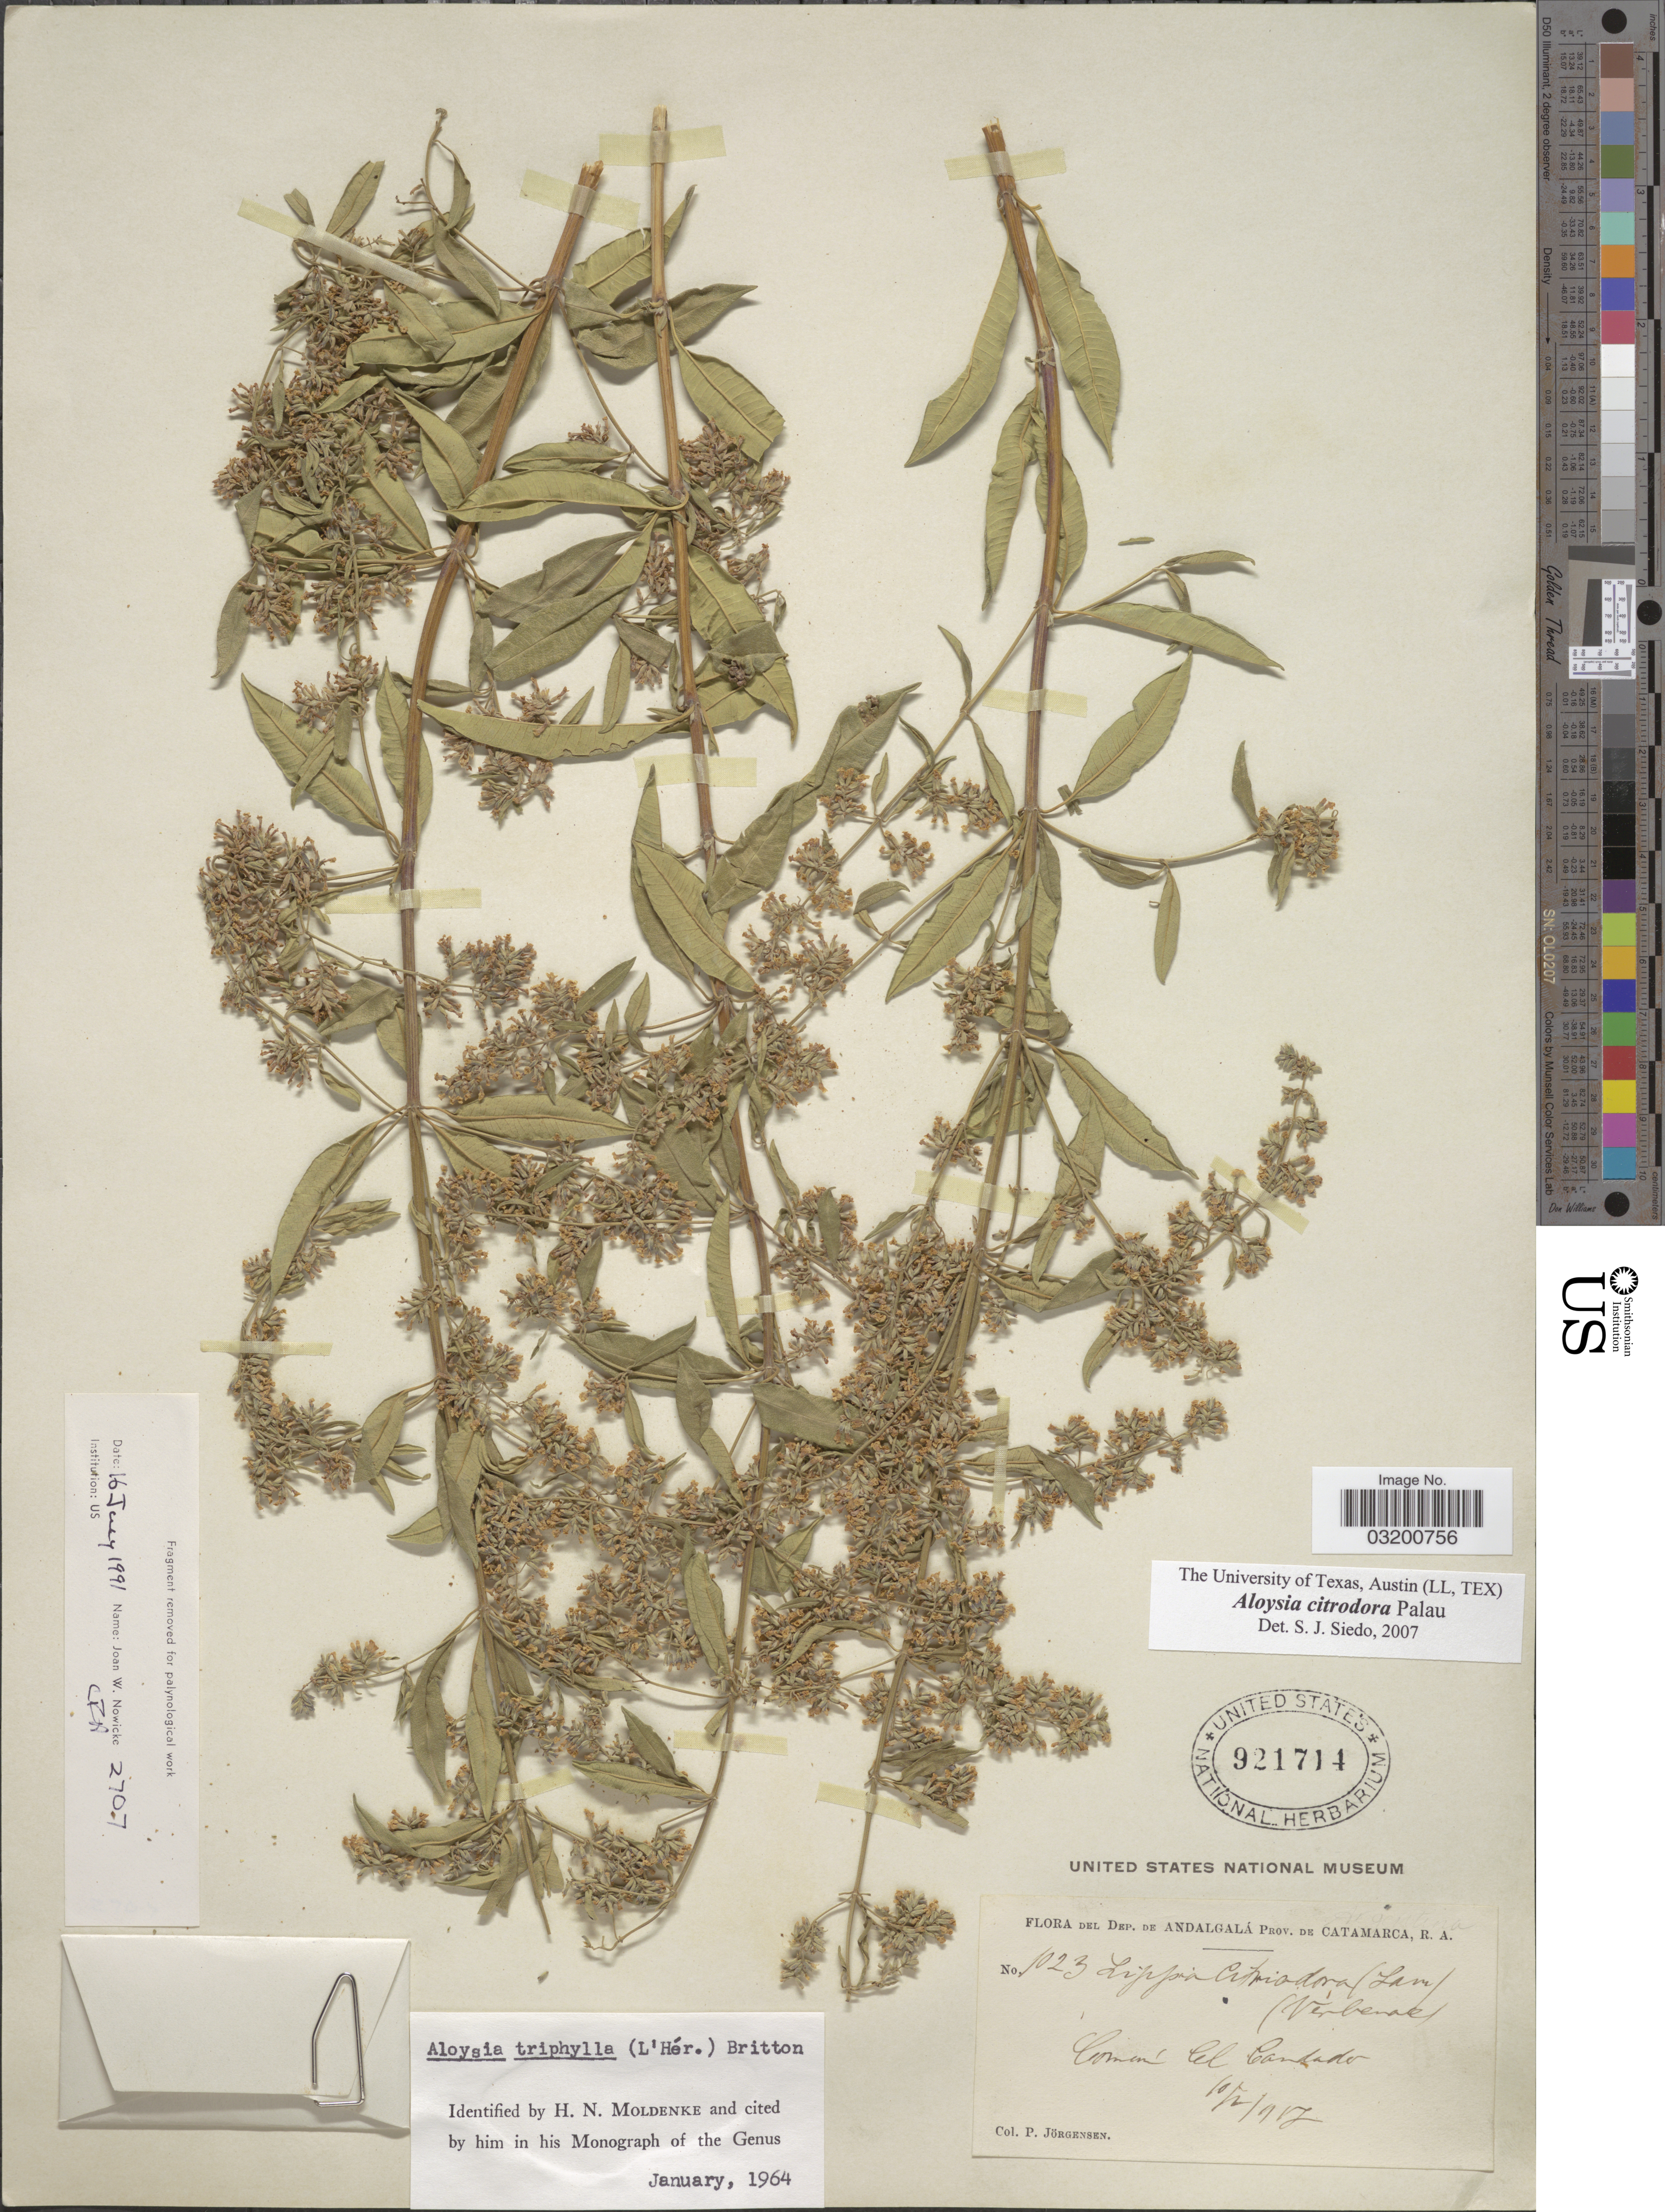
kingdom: Plantae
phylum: Tracheophyta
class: Magnoliopsida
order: Lamiales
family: Verbenaceae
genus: Aloysia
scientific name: Aloysia citrodora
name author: Paláu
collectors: P. Jörgensen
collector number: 1023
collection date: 1917-02-10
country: Argentina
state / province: Catamarca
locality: Dep. de Andalgalá. Del Candado.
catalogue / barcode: US 921714